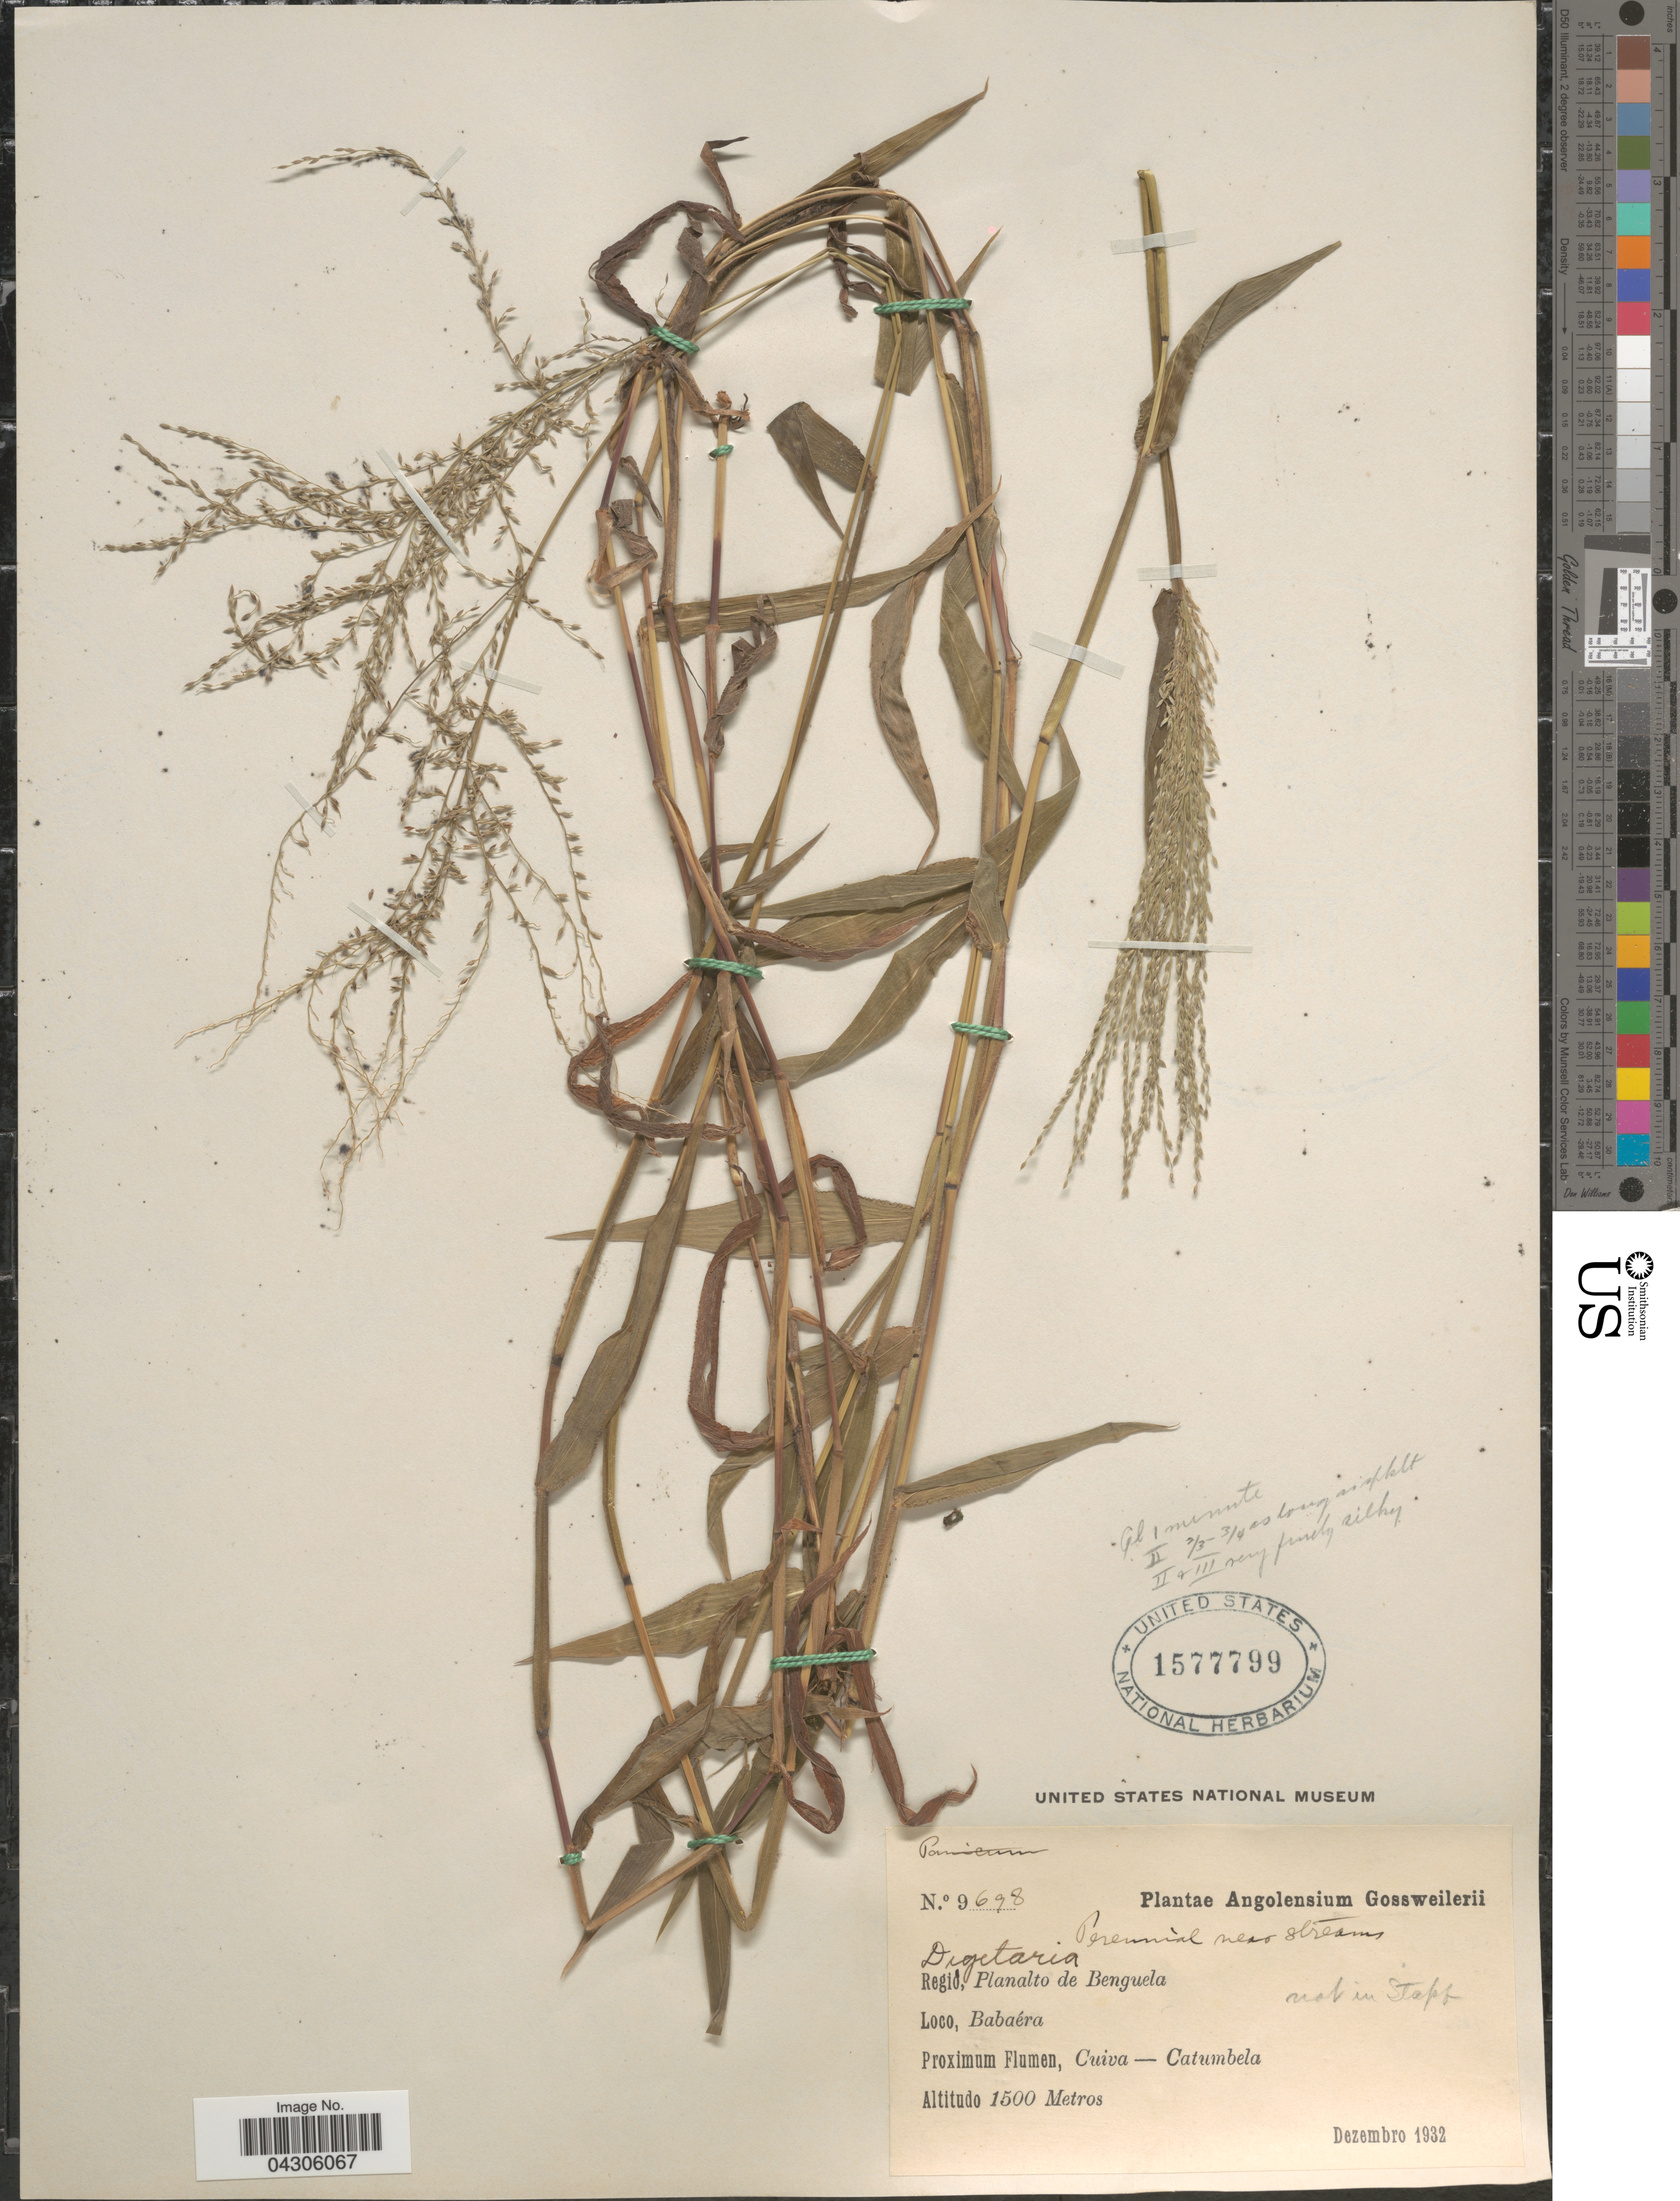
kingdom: Plantae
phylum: Tracheophyta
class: Liliopsida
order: Poales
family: Poaceae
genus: Digitaria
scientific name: Digitaria sp.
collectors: -. Gossweiler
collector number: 9698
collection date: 1932-12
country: Angola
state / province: Benguela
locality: Regio, Planalto de Benguela. Babaéra. Proximum Flumen, Cuiva - Catumbela.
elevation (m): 1500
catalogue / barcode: US 1577799